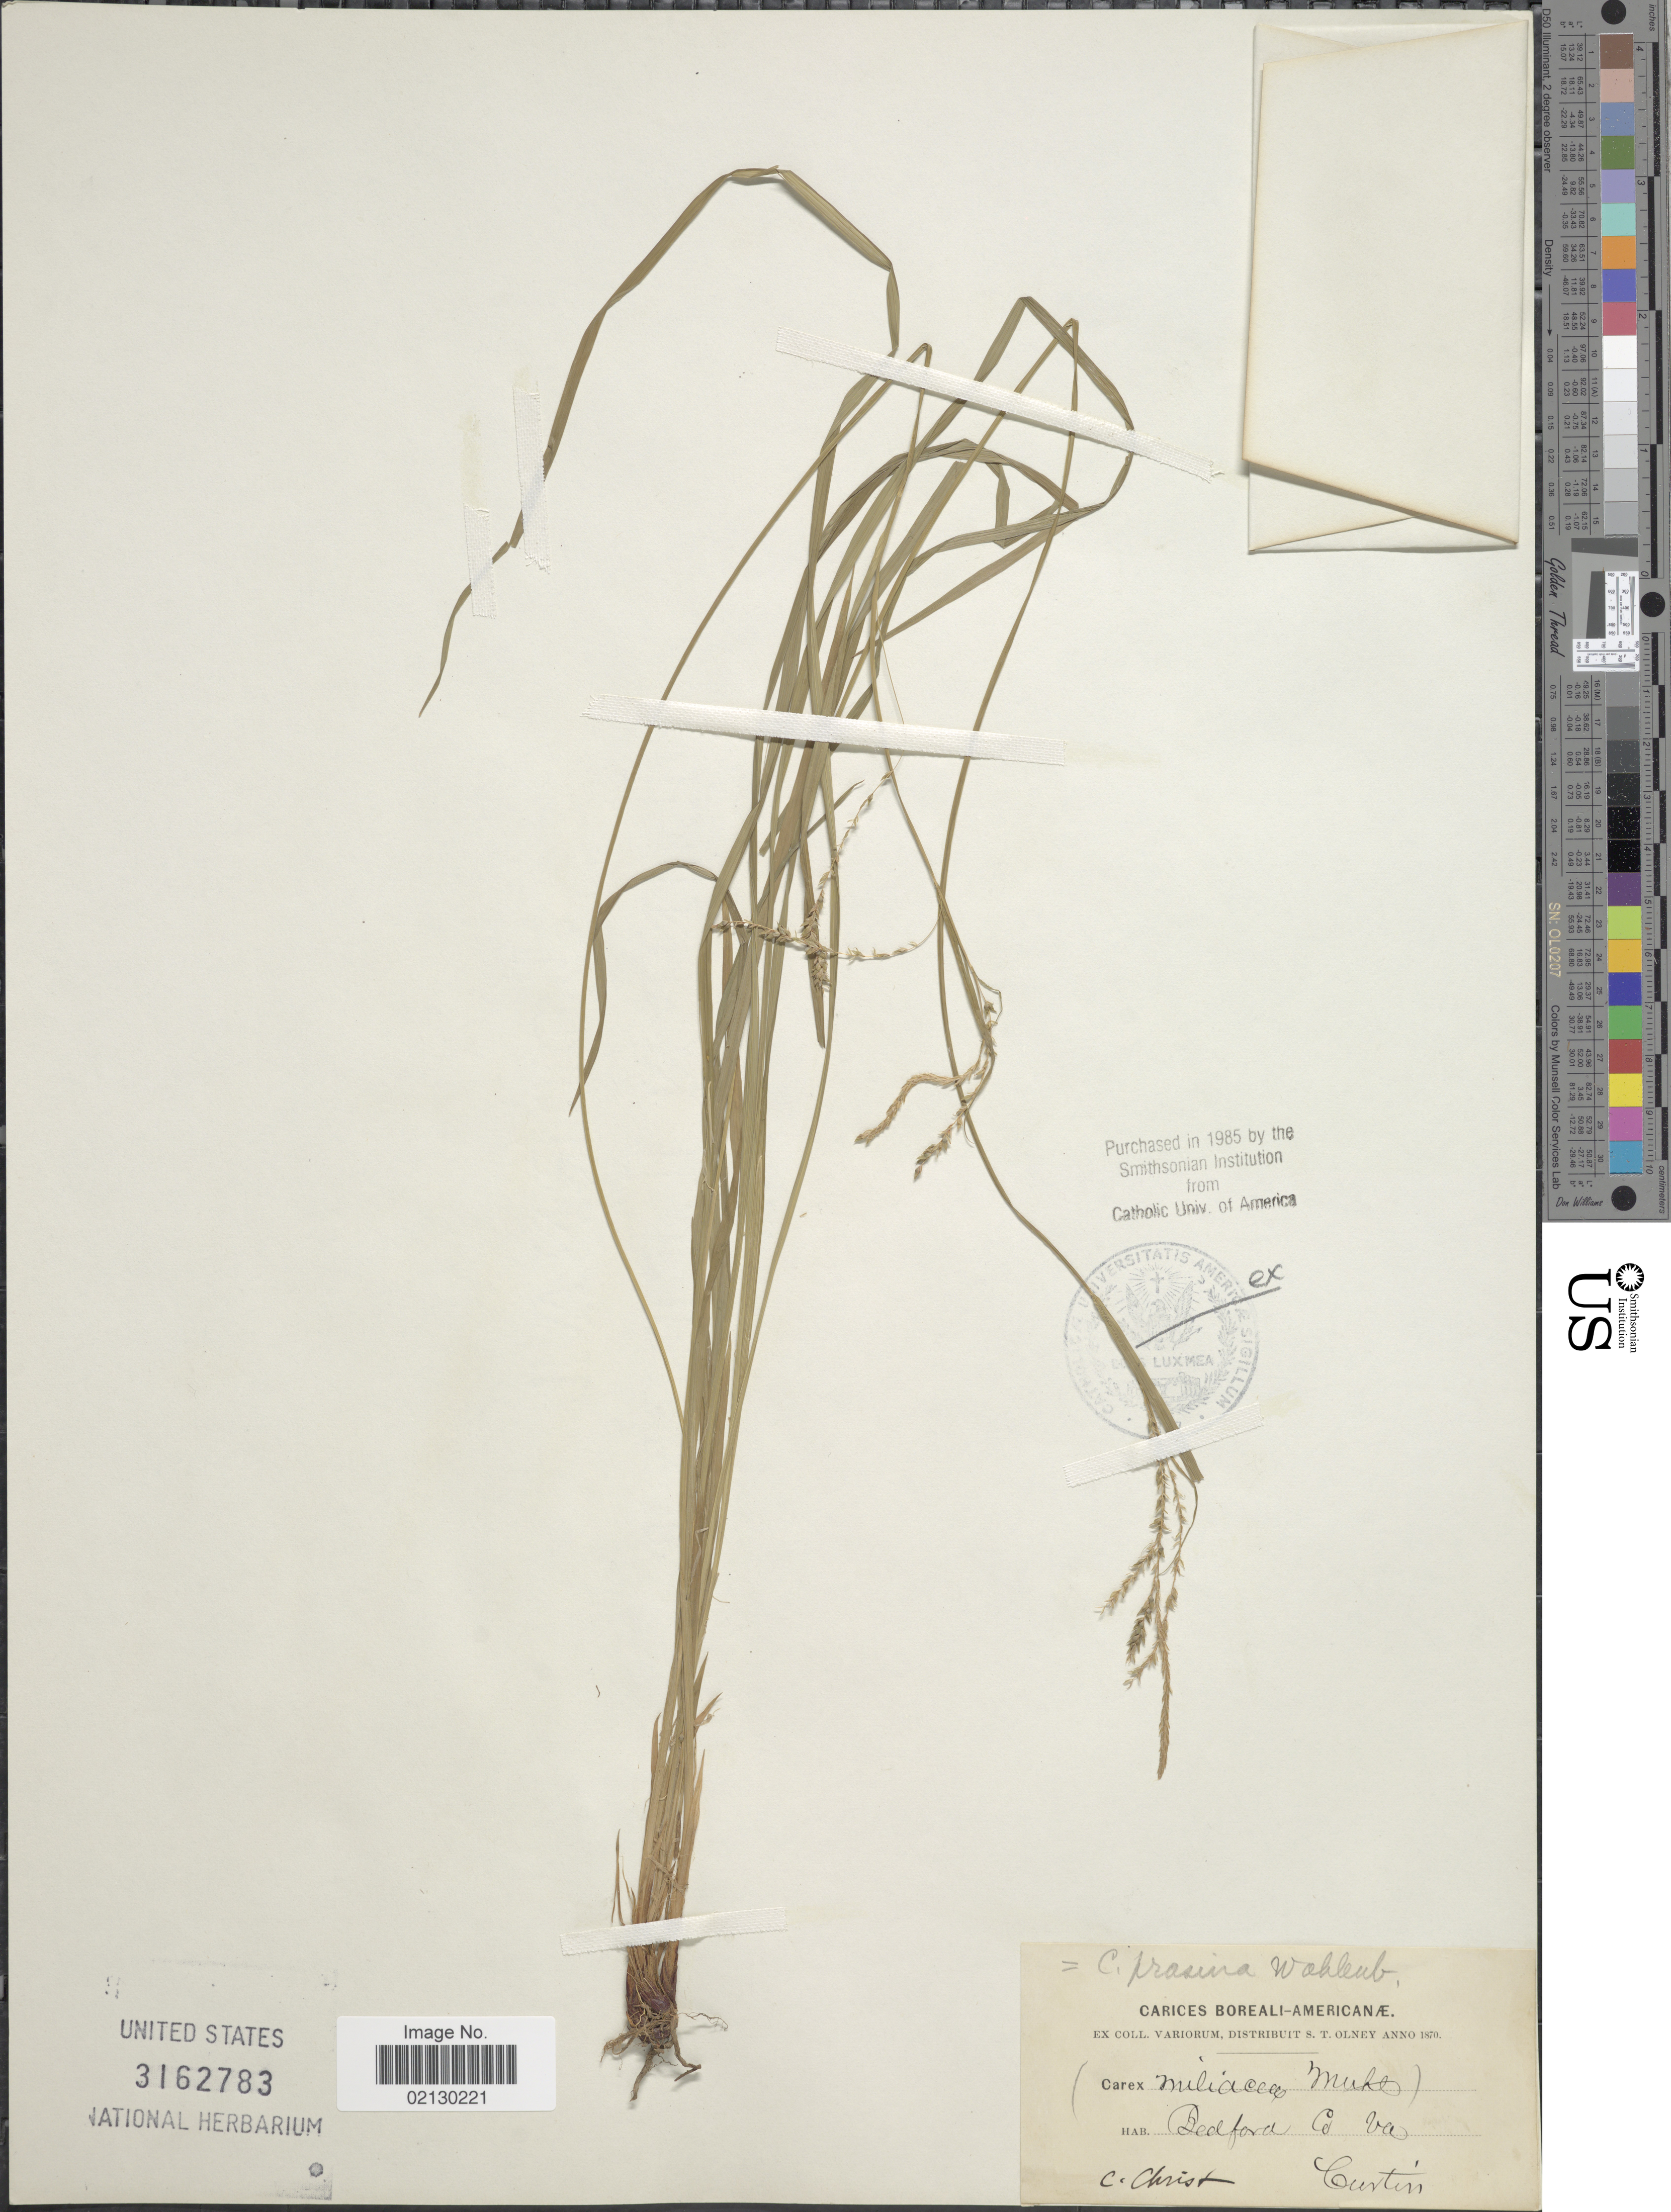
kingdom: Plantae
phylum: Tracheophyta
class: Liliopsida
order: Poales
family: Cyperaceae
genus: Carex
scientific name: Carex prasina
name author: Wahlenb.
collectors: C. Christ & -. Curtiss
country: United States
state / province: Virginia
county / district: Bedford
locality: Bedford Co. Boreali-Americanae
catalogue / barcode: US 3162783